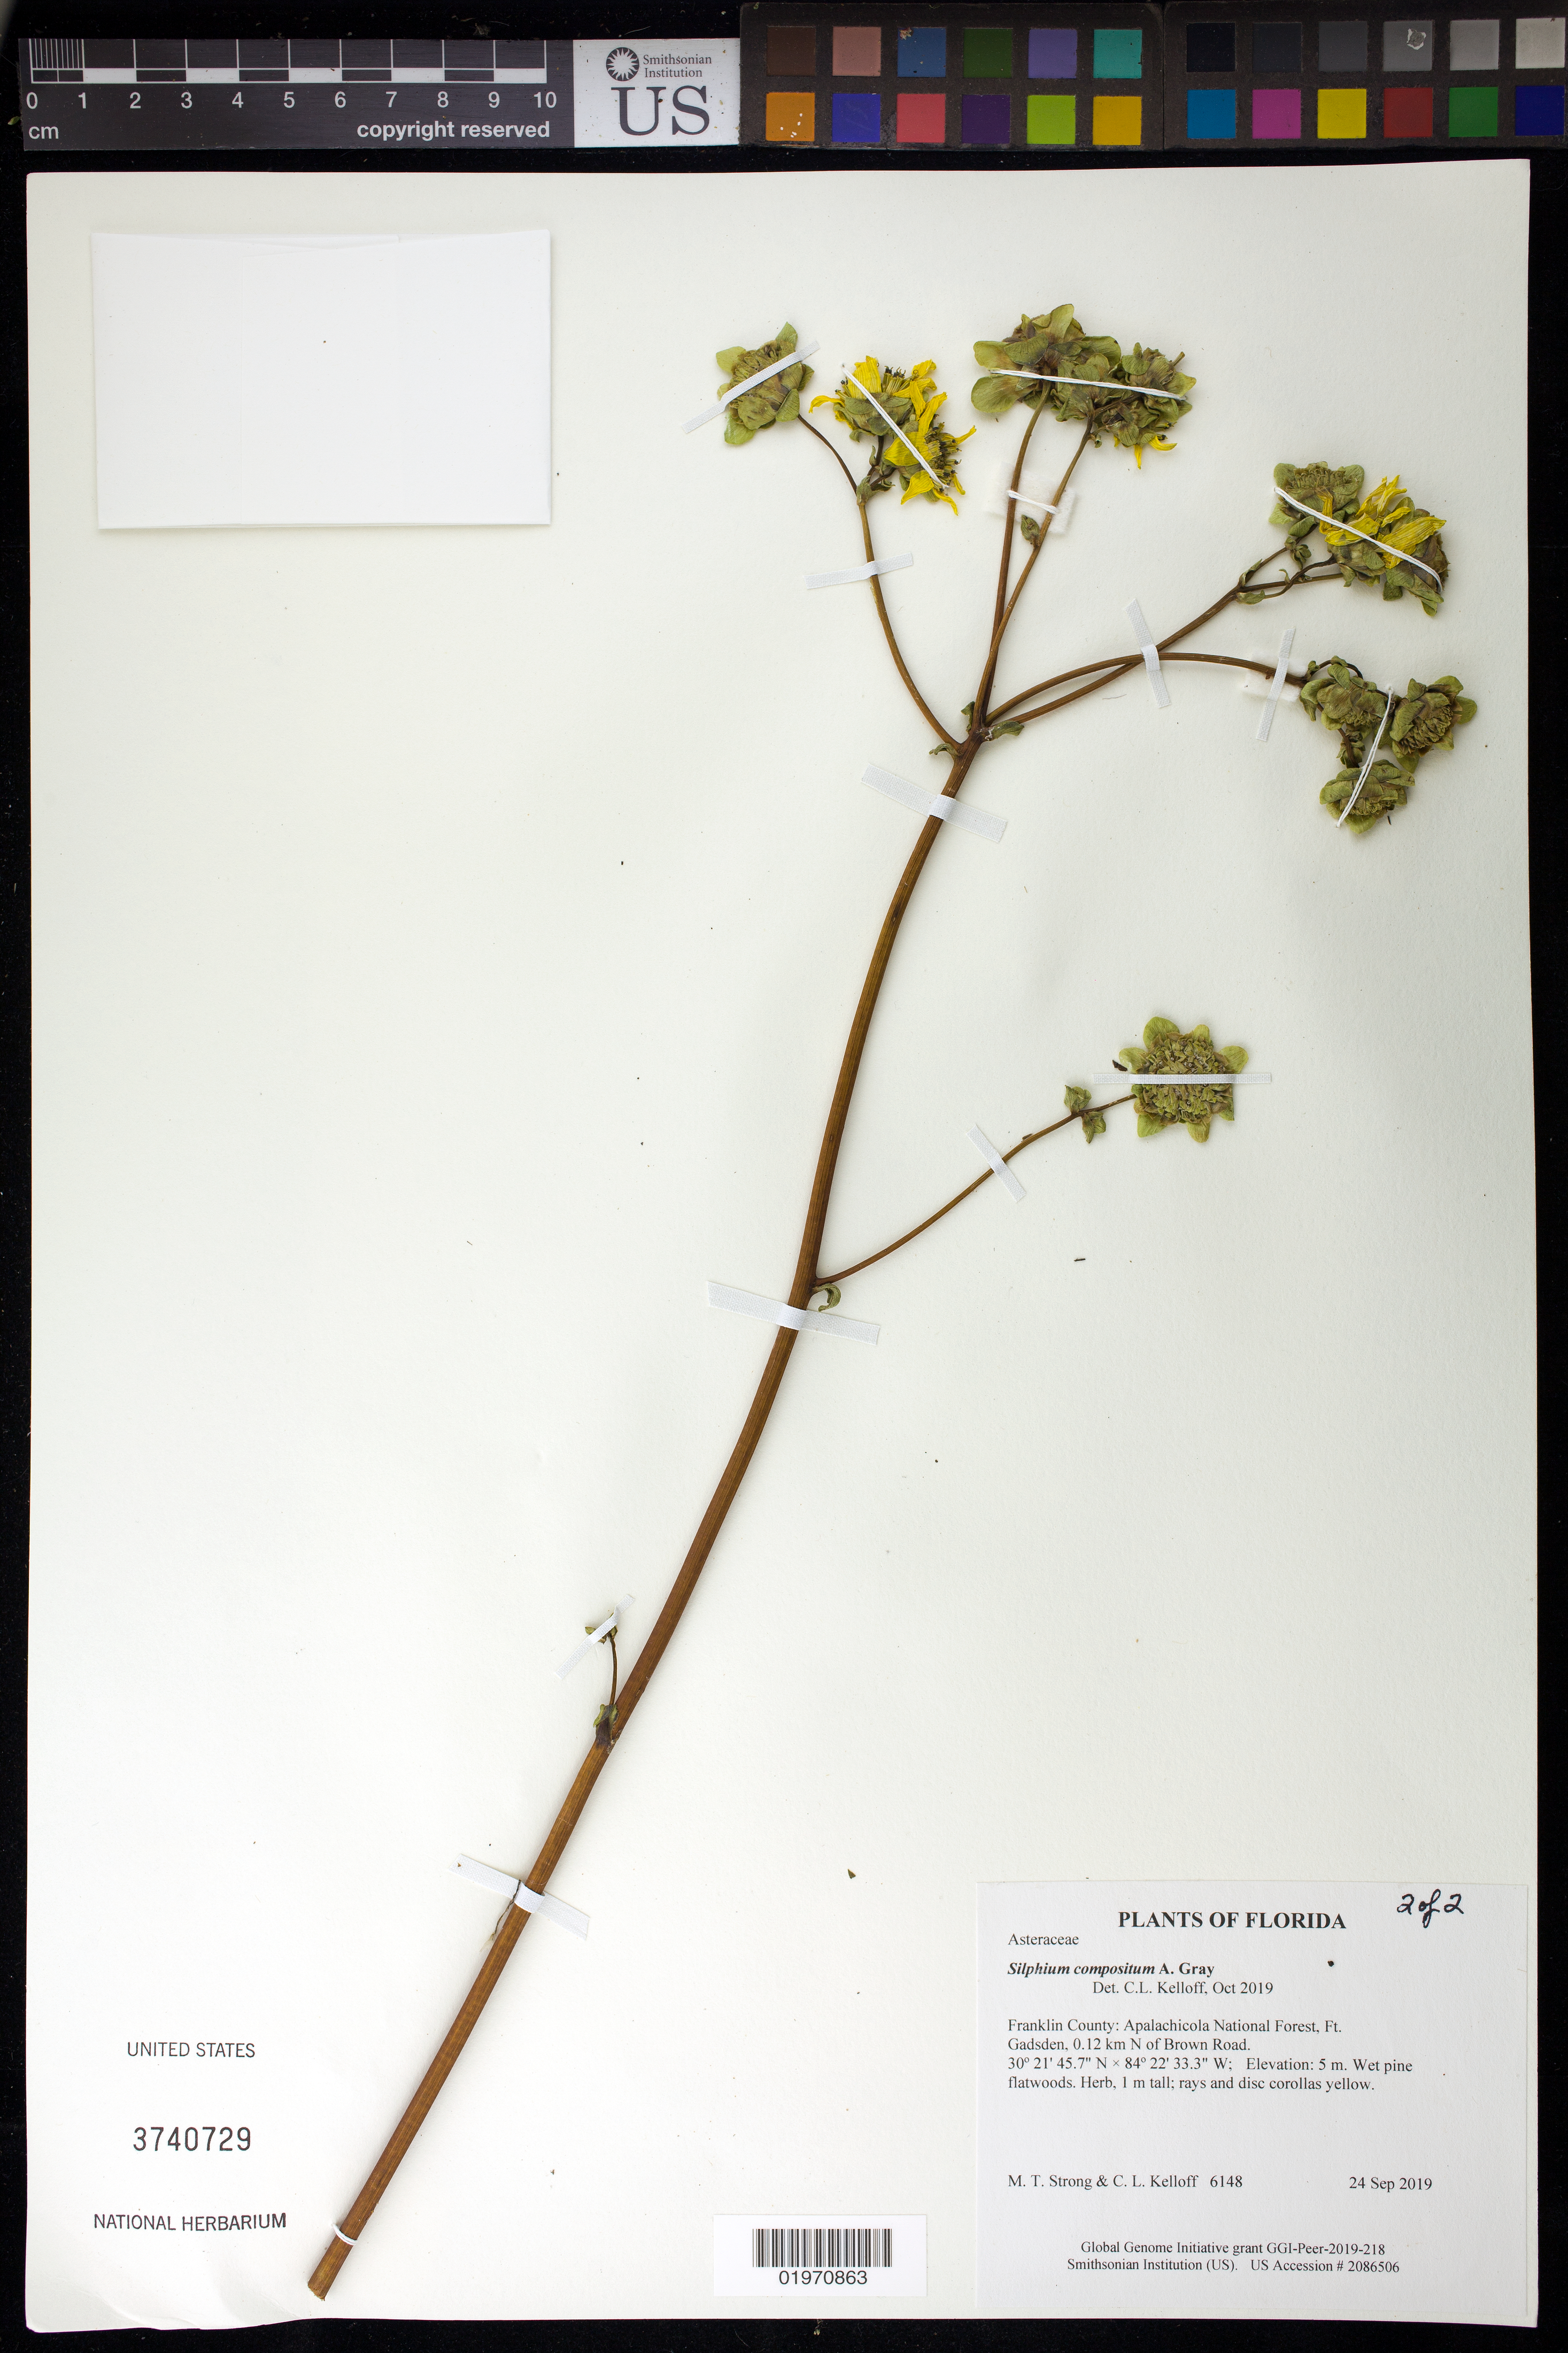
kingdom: Plantae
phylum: Tracheophyta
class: Magnoliopsida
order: Asterales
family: Asteraceae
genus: Silphium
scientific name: Silphium compositum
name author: Michx.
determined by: Kelloff, Carol L.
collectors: M. T. Strong & C. L. Kelloff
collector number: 6148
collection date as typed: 24 Sep 2019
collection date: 2019-09-24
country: United States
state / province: Florida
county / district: Franklin County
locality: Apalachicola National Forest, Ft. Gadsden, 0.12 km N of Brown Road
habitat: Wet pine flatwoods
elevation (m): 5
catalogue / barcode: US 3740729